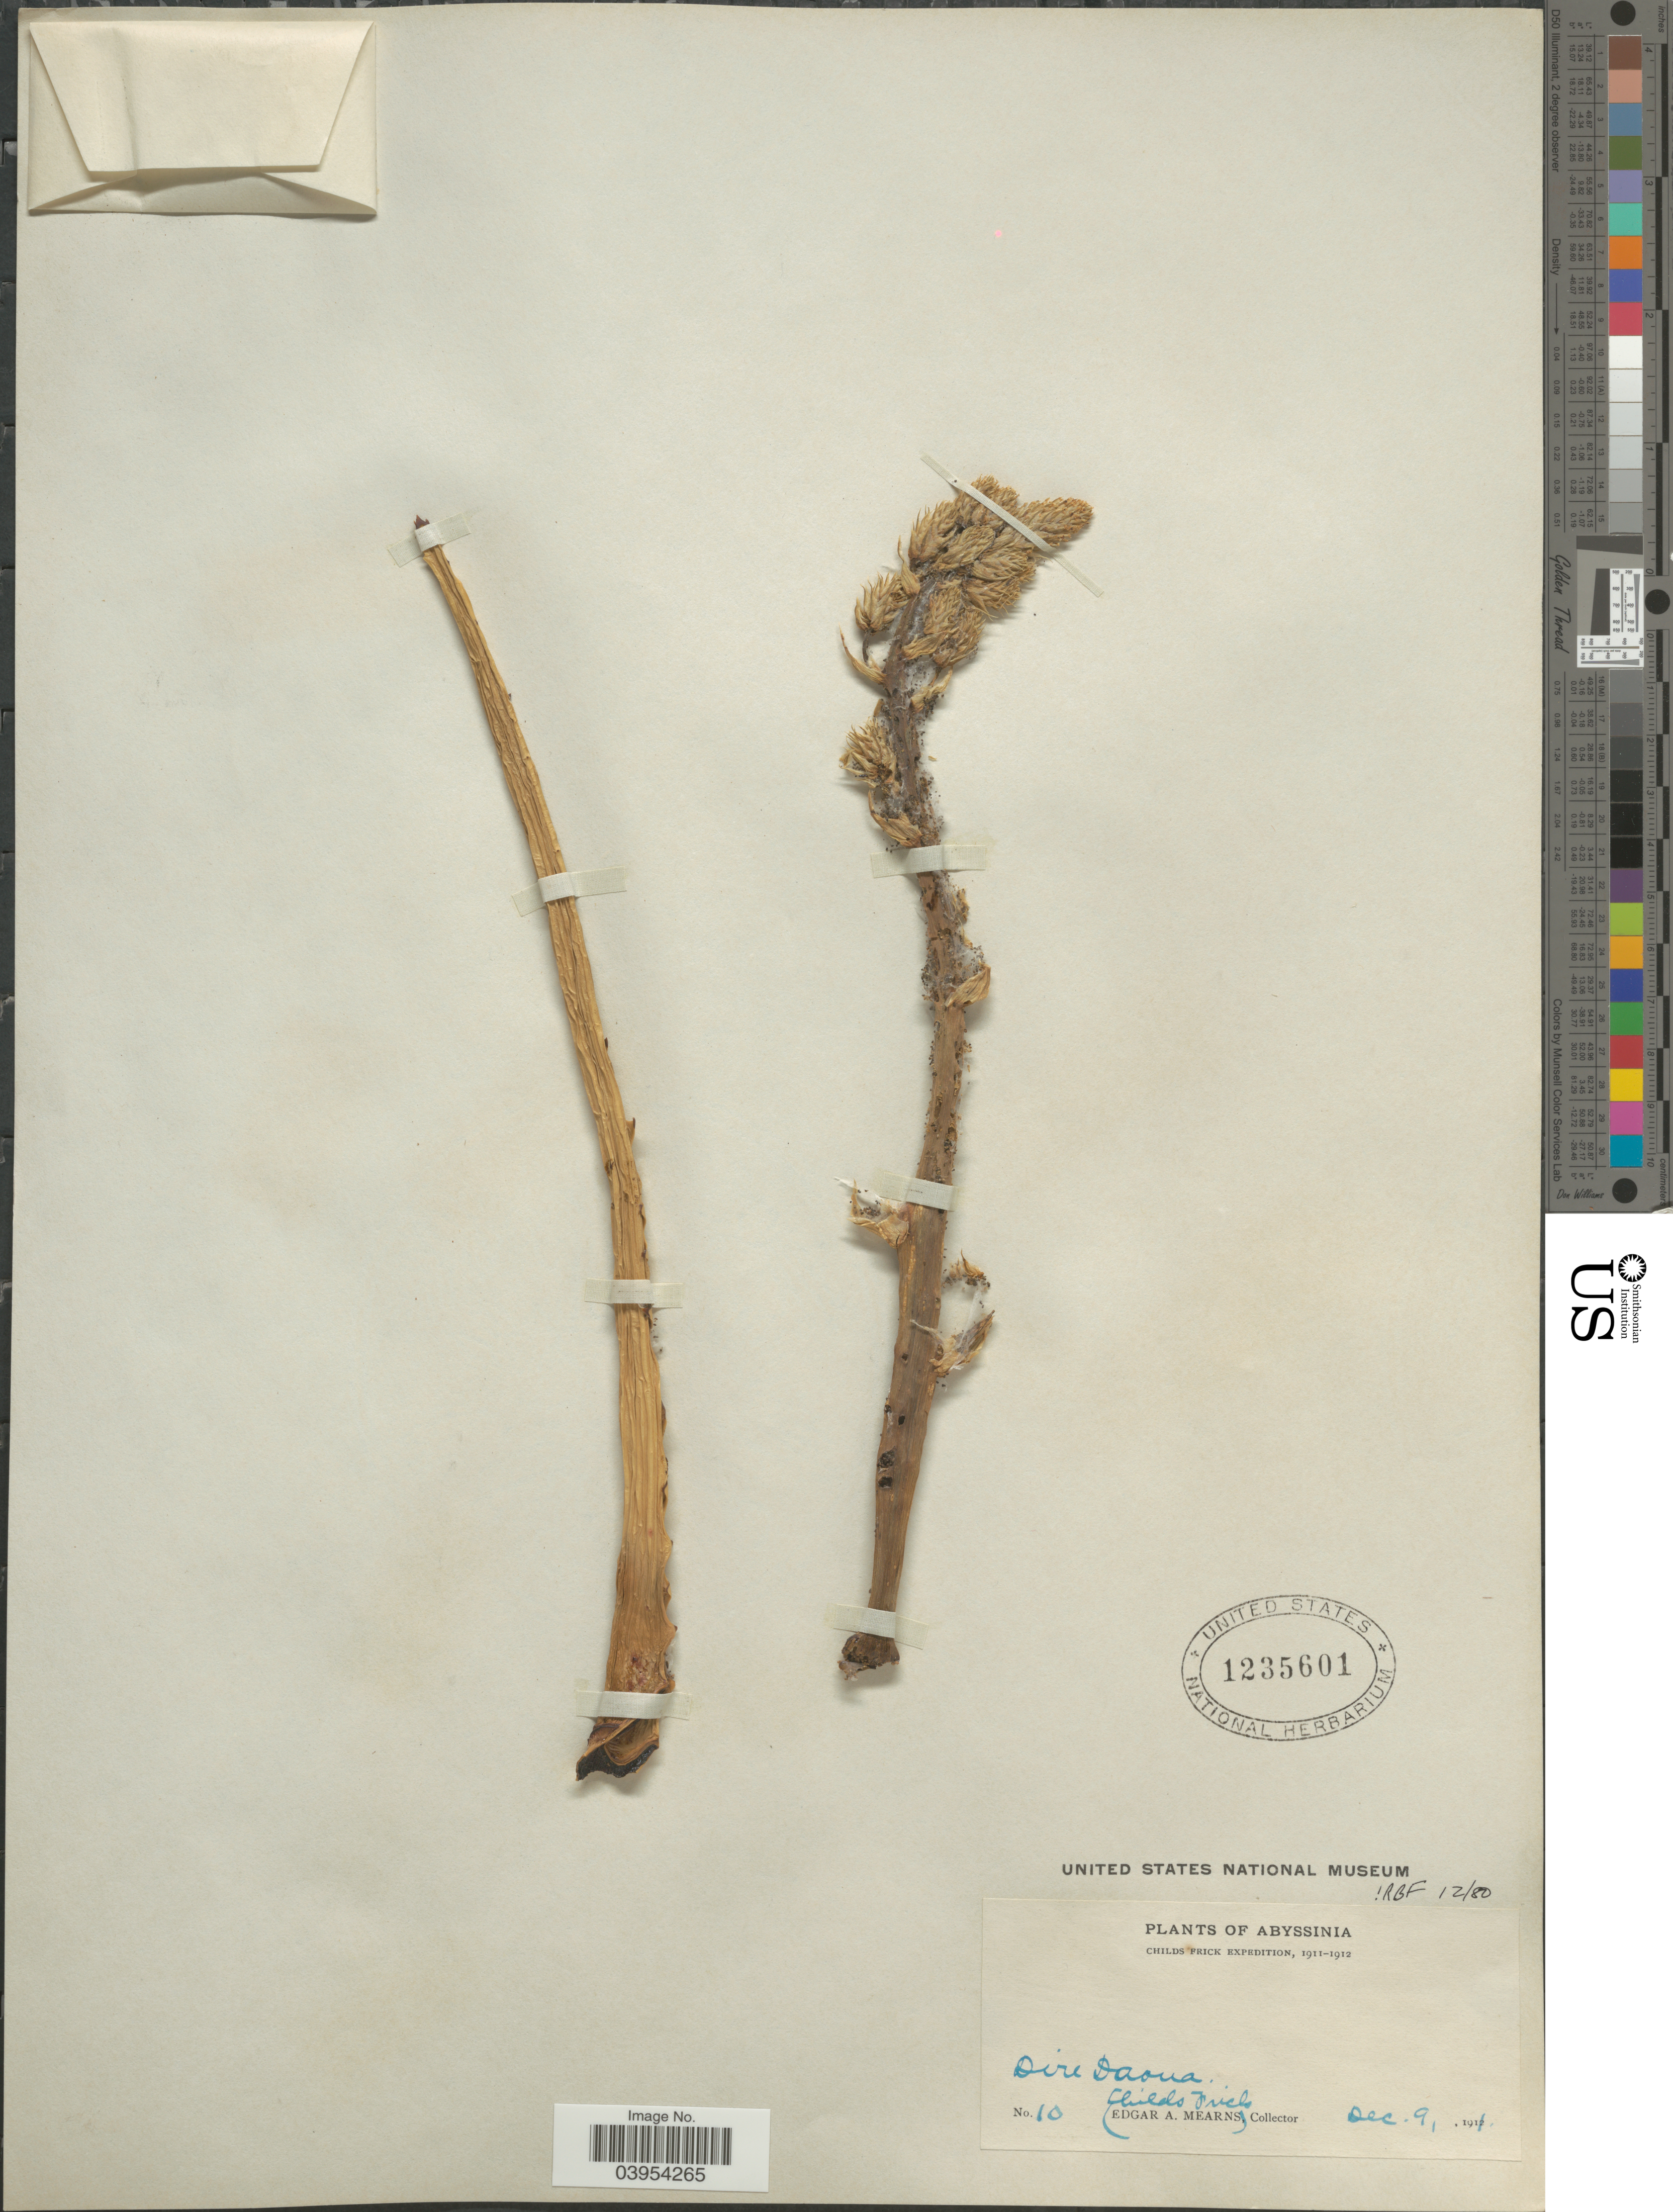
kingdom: Plantae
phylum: Tracheophyta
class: Liliopsida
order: Asparagales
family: Asphodelaceae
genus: Aloe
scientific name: Aloe sp.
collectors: C. Frick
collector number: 10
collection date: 1911-12-09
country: Ethiopia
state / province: Dire Dawa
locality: Abyssinia. Dire Daoua.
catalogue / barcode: US 1235601